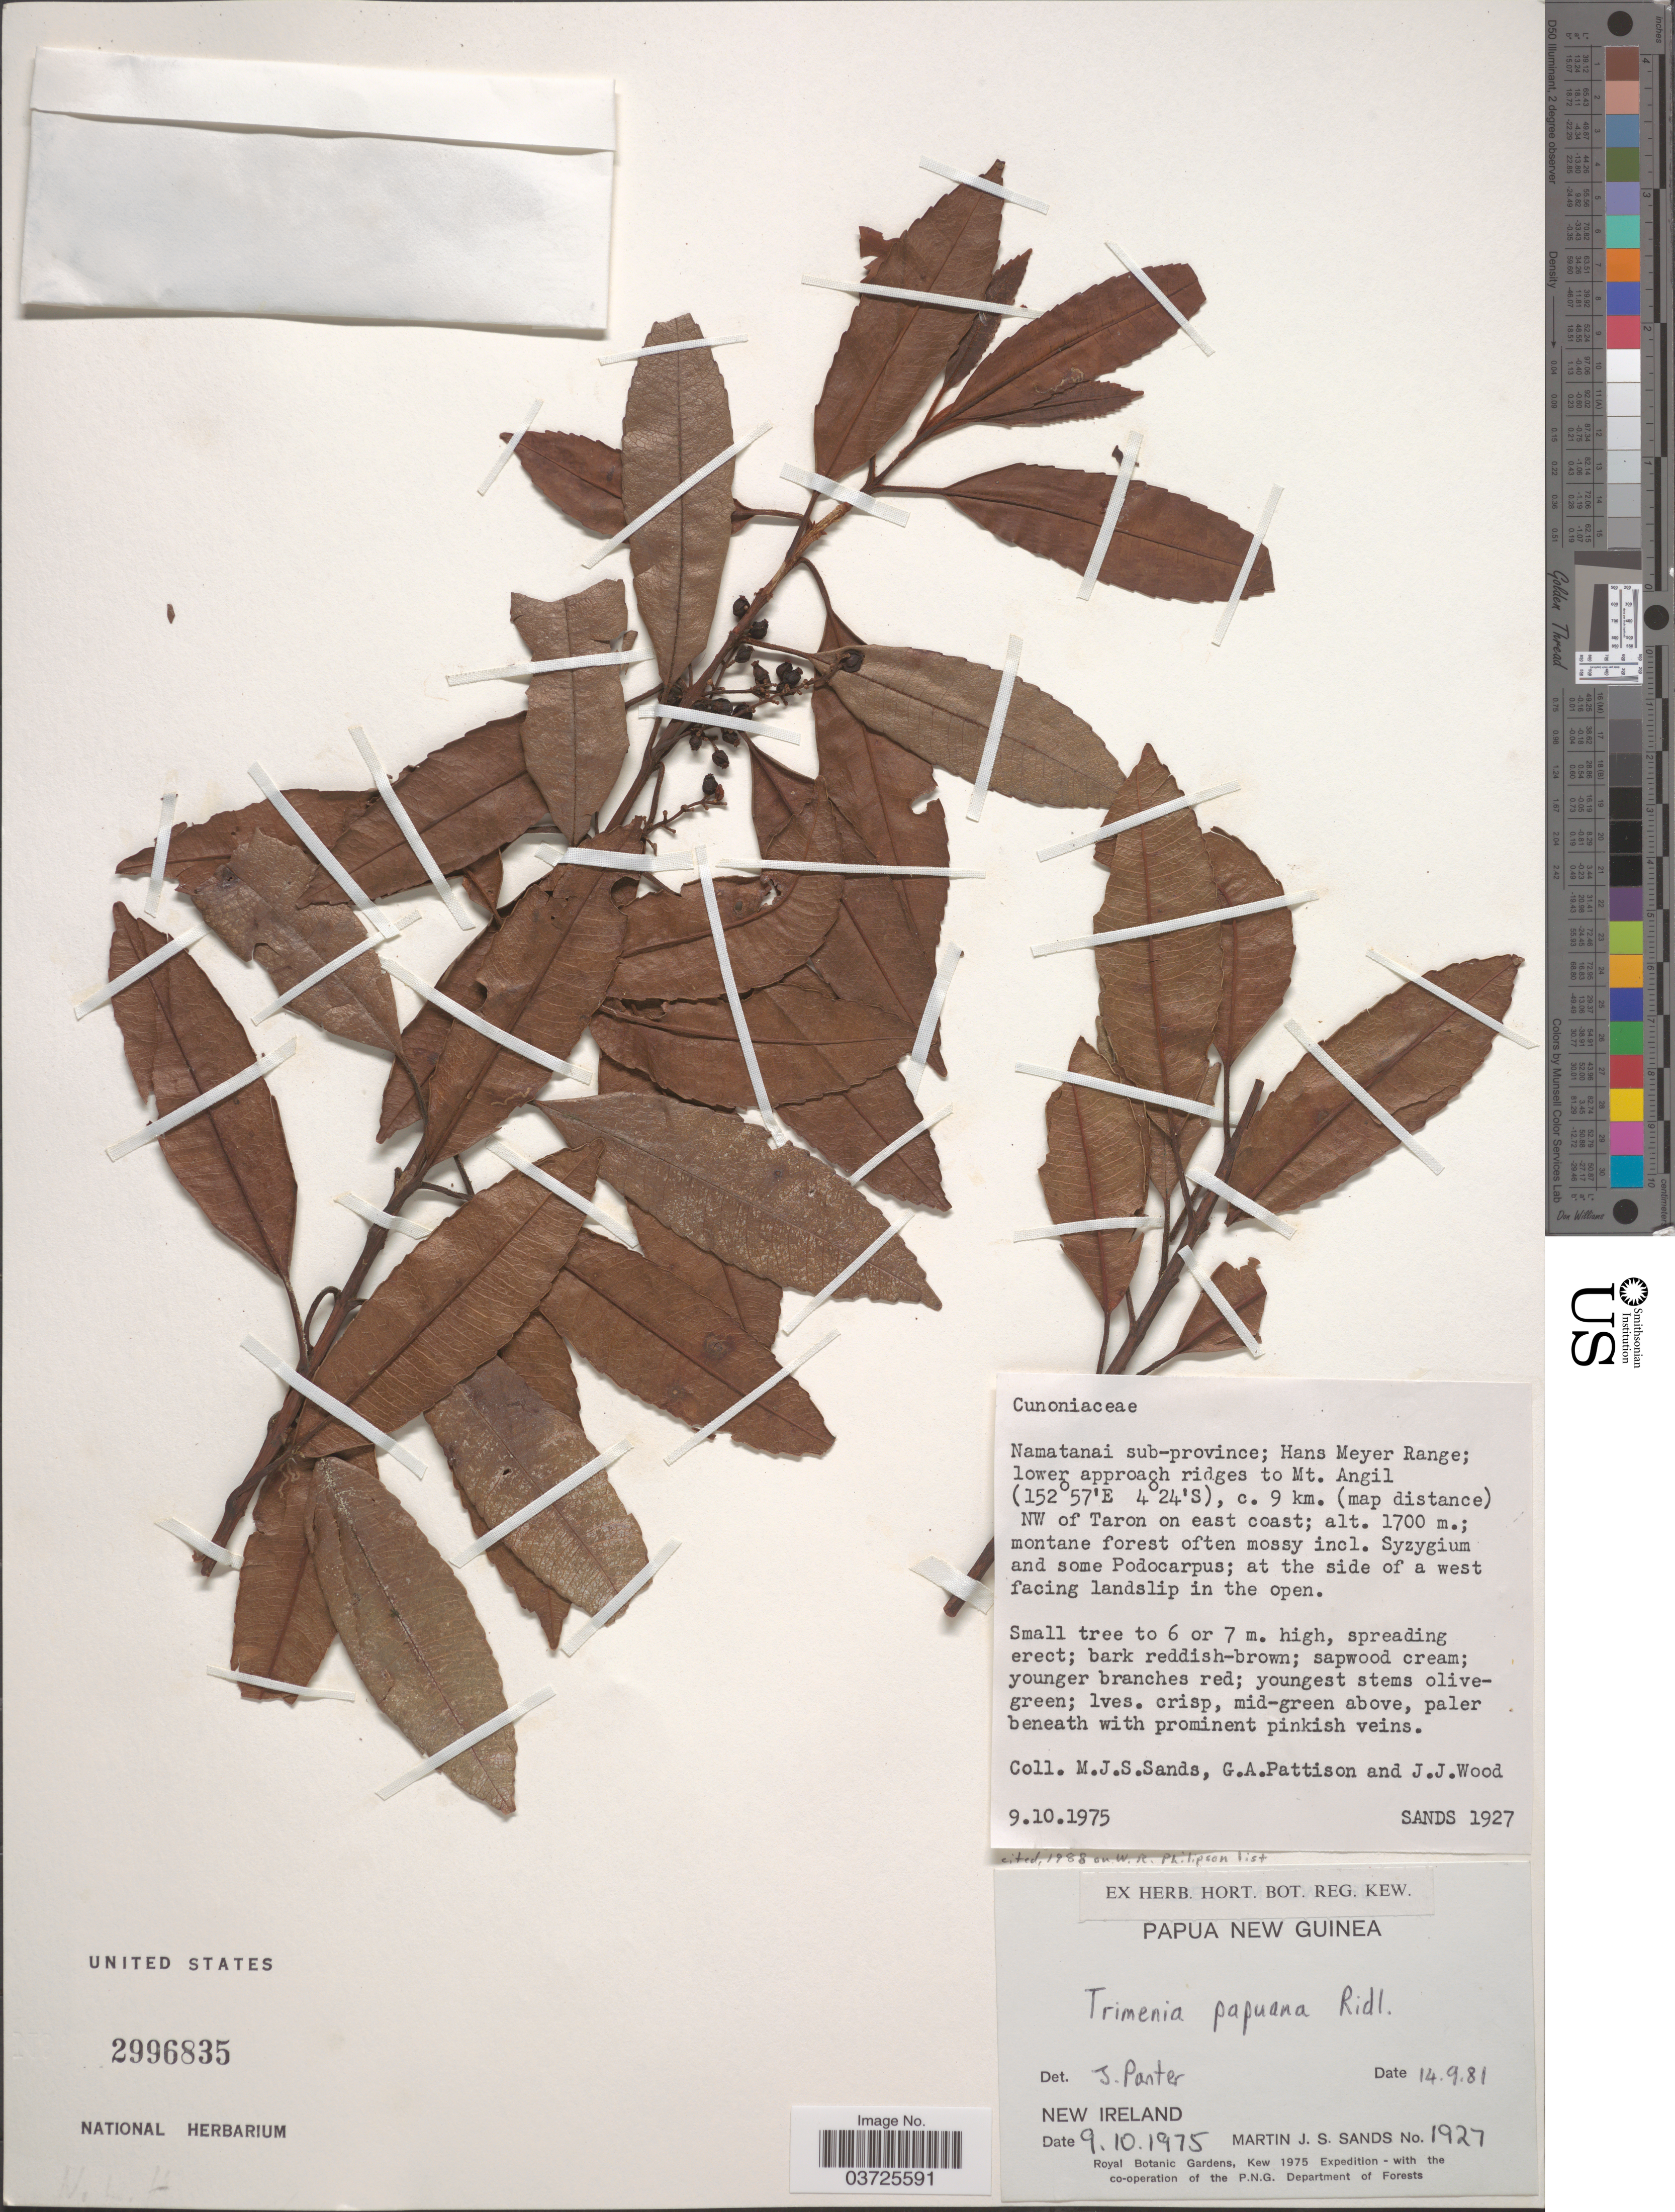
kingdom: Plantae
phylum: Tracheophyta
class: Magnoliopsida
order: Austrobaileyales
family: Trimeniaceae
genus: Trimenia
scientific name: Trimenia papuana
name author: Ridl.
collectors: M. Sands, G. Pattison & J. Wood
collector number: SANDS1927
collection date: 1975-10-09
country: Papua New Guinea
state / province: New Ireland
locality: Namatanai sub-province; Hans Meyer Range; lower approach ridges to Mt. Angil, c. 9 km. (map distance) NW of Taron on east coast.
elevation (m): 1700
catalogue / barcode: US 2996835